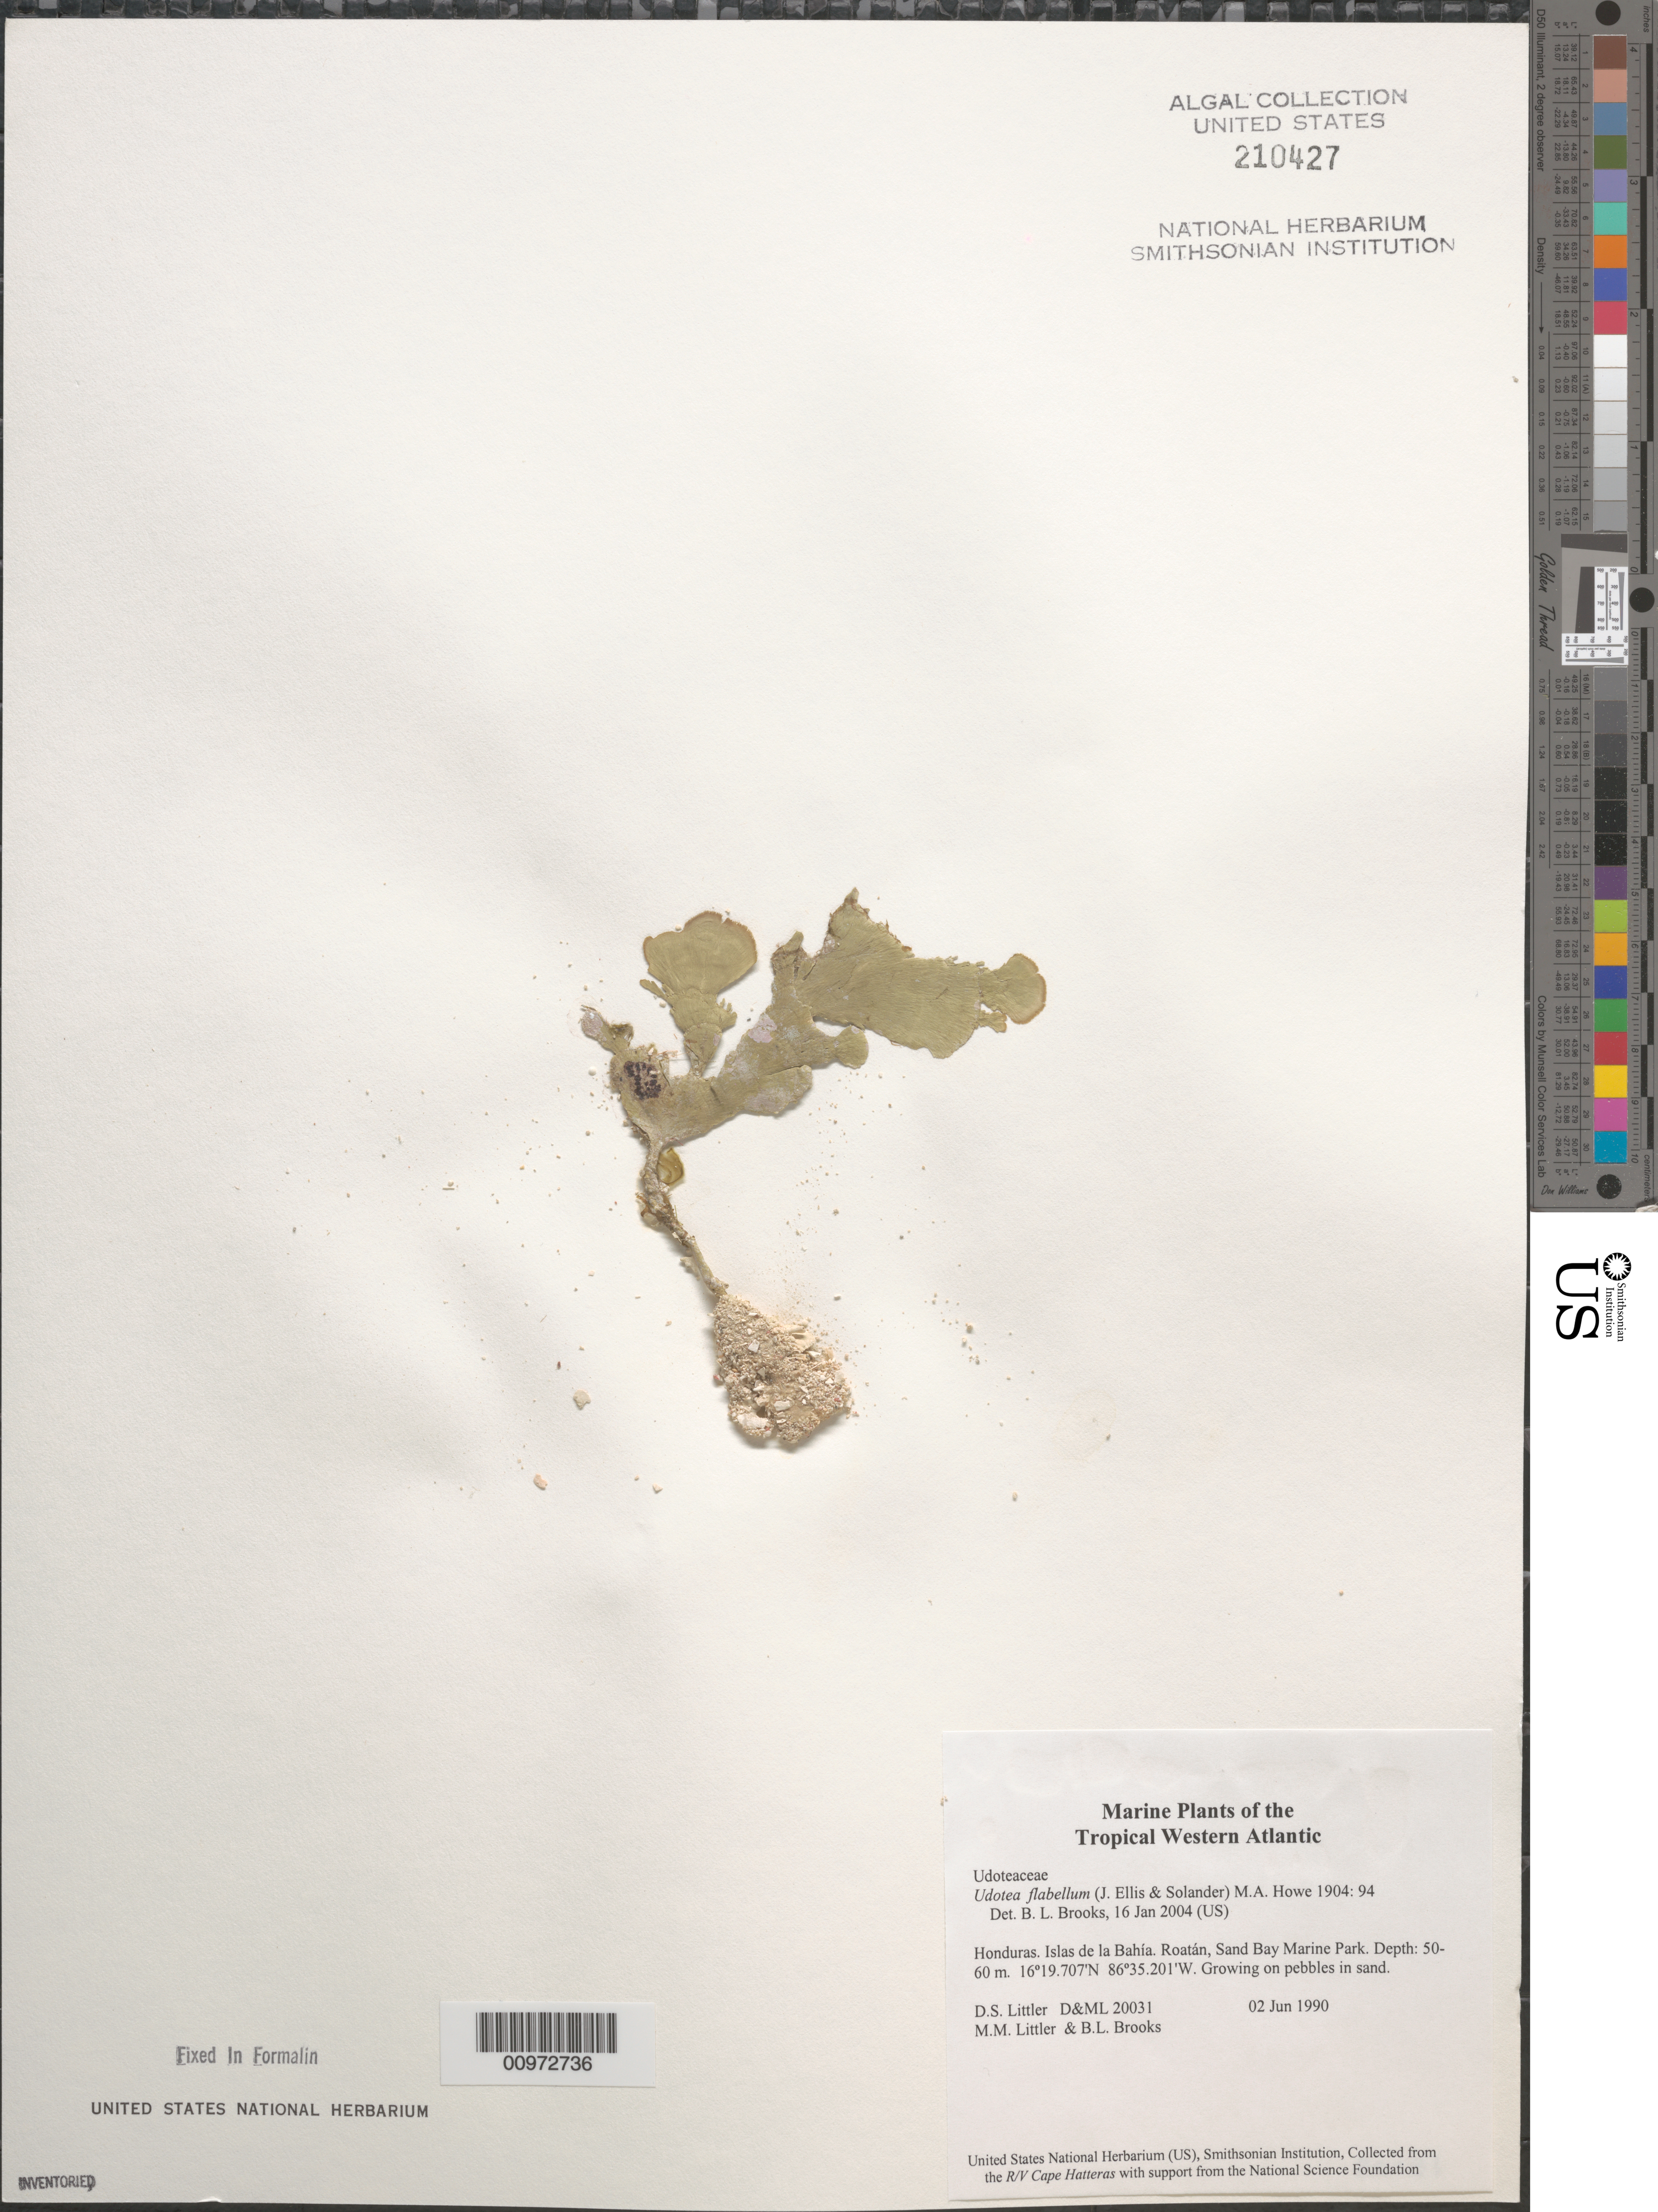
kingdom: Plantae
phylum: Chlorophyta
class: Ulvophyceae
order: Bryopsidales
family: Udoteaceae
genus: Udotea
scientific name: Udotea flabellum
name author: (J. Ellis & Sol.) M. Howe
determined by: Brooks, B. L., (BOT), Smithsonian Institution - National Museum of Natural History (UNITED STATES)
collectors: D. S. Littler, M. M. Littler & B. Brooks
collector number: D&ML 20031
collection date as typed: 02 Jun 1990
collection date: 1990-06-02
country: Honduras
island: Roatan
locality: Sand Bay Marine Park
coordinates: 16 19.707'N, 86 35.201'W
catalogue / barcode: US 210427